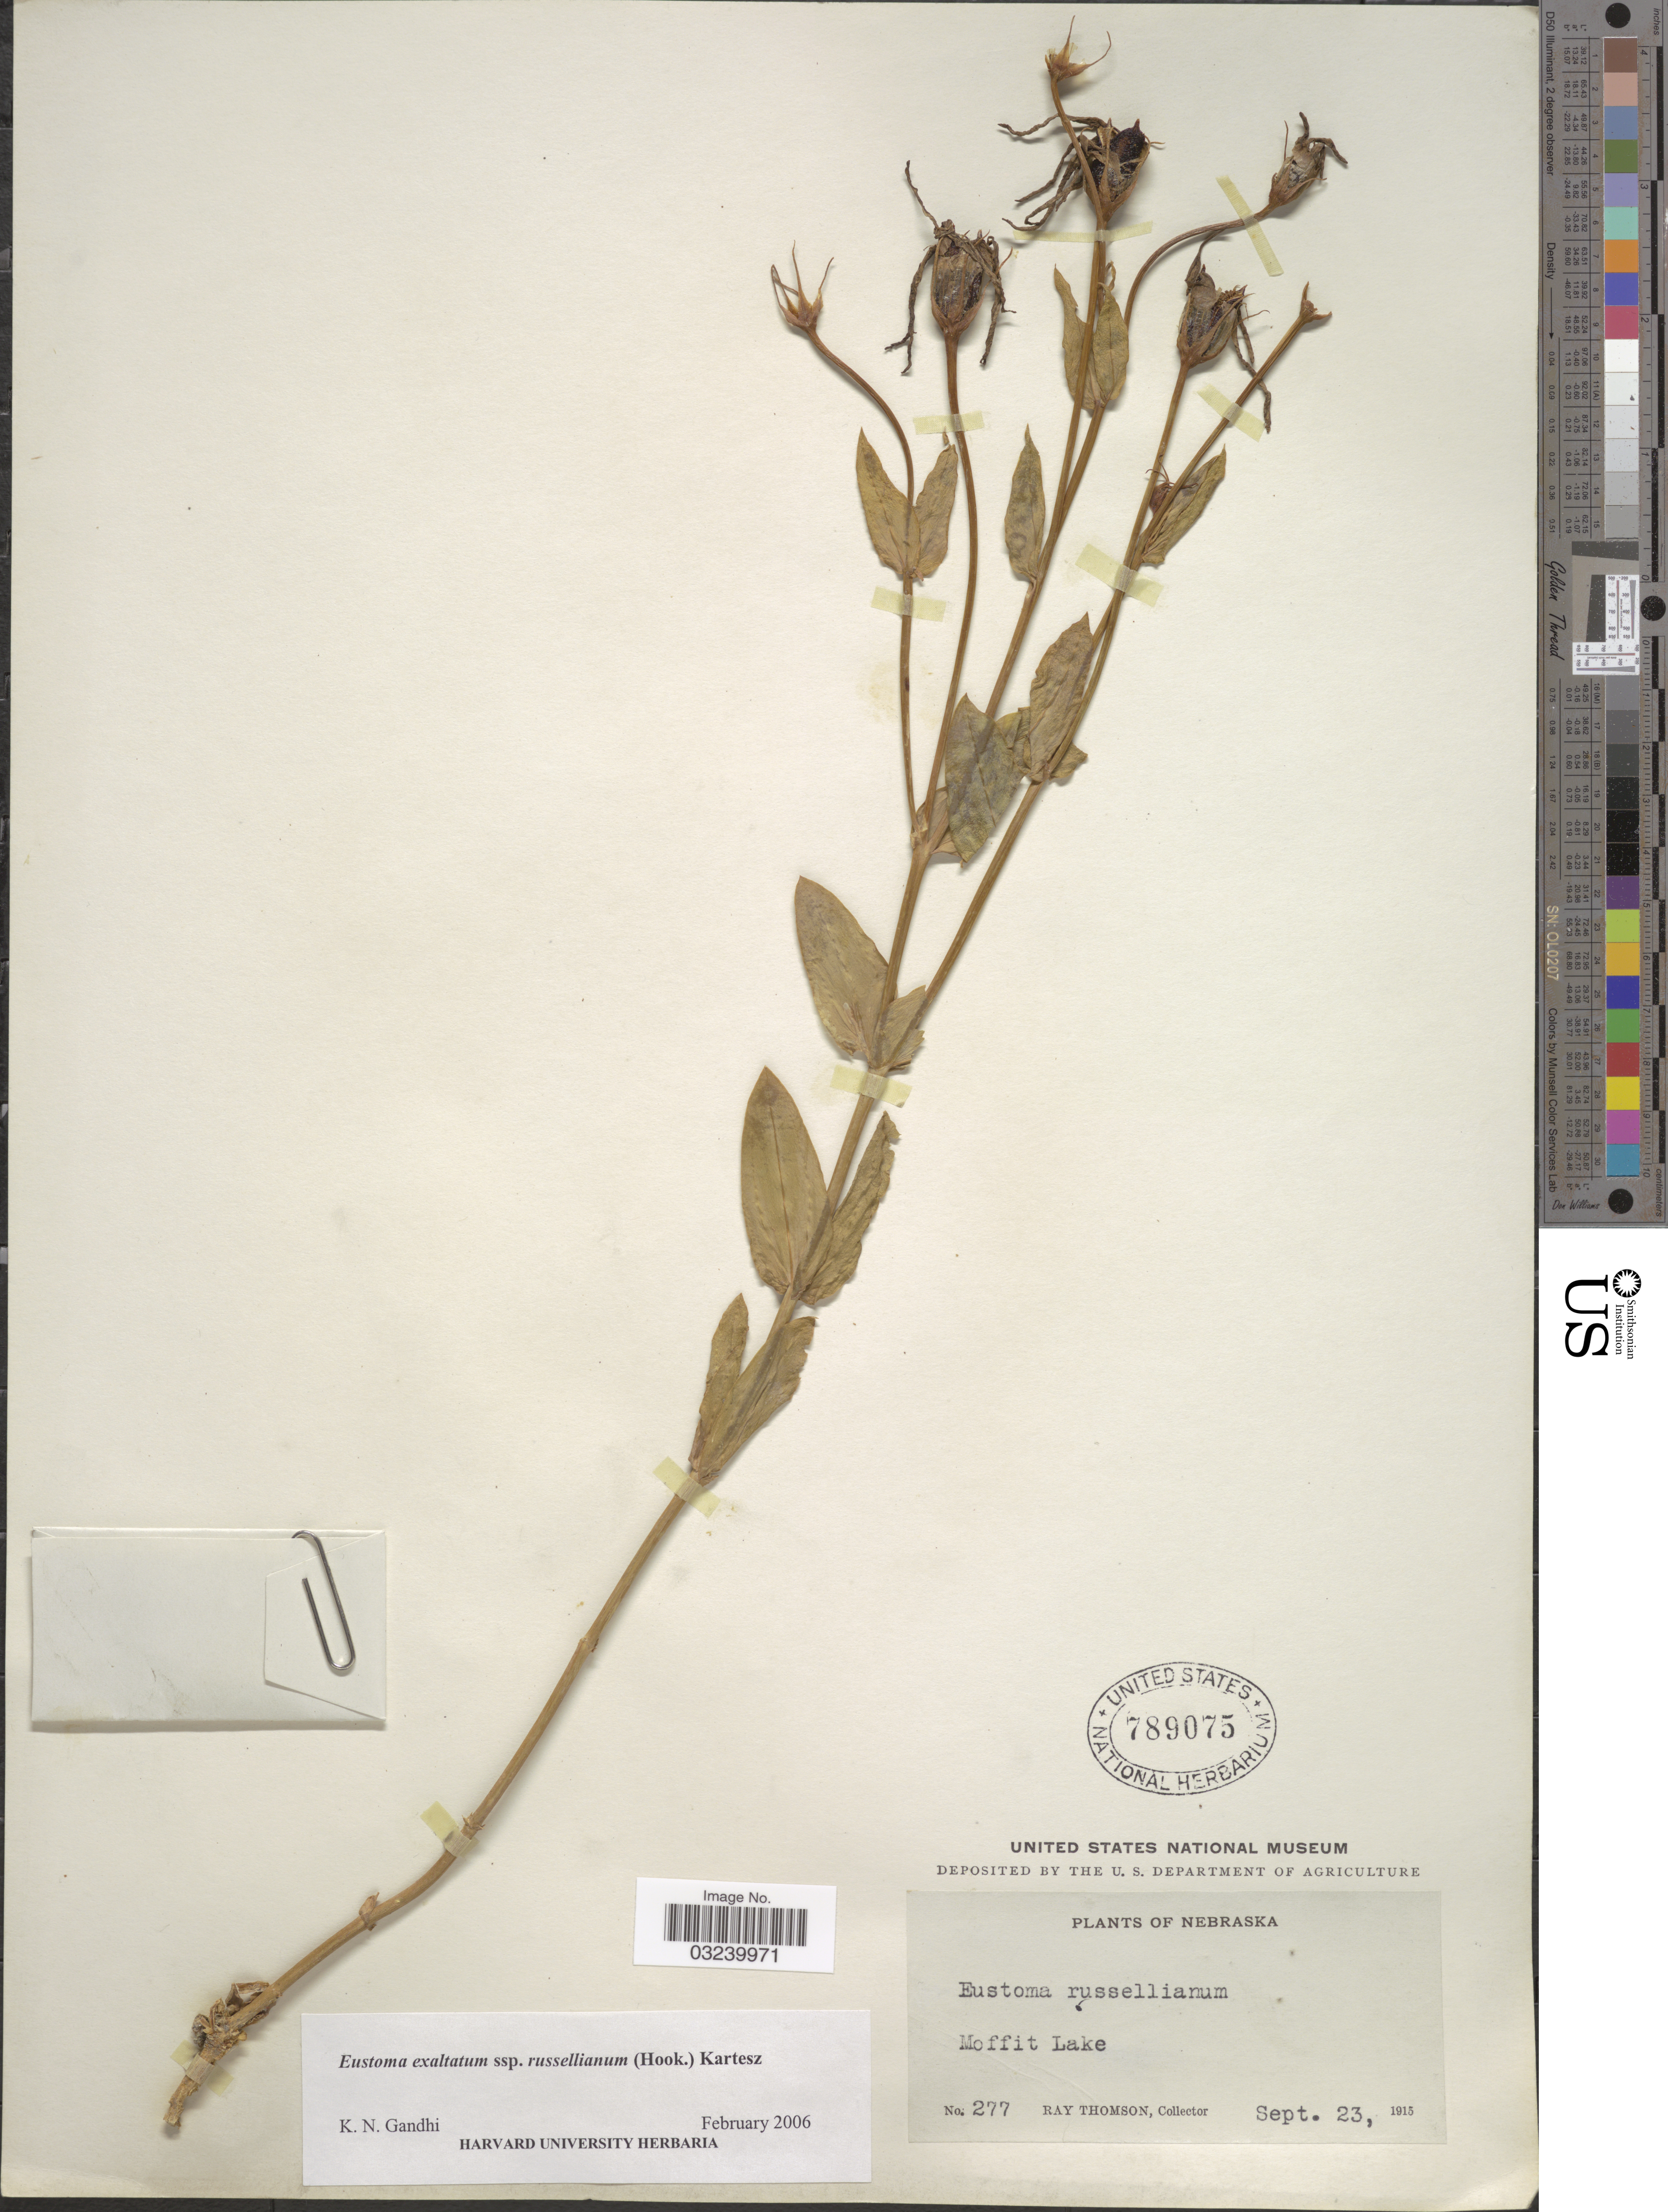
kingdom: Plantae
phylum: Tracheophyta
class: Magnoliopsida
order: Gentianales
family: Gentianaceae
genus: Eustoma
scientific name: Eustoma grandiflorum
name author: (Raf.) Shinners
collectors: R. Thomson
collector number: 277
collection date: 1915-09-23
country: United States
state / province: Nebraska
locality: Moffit Lake.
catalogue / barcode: US 789075